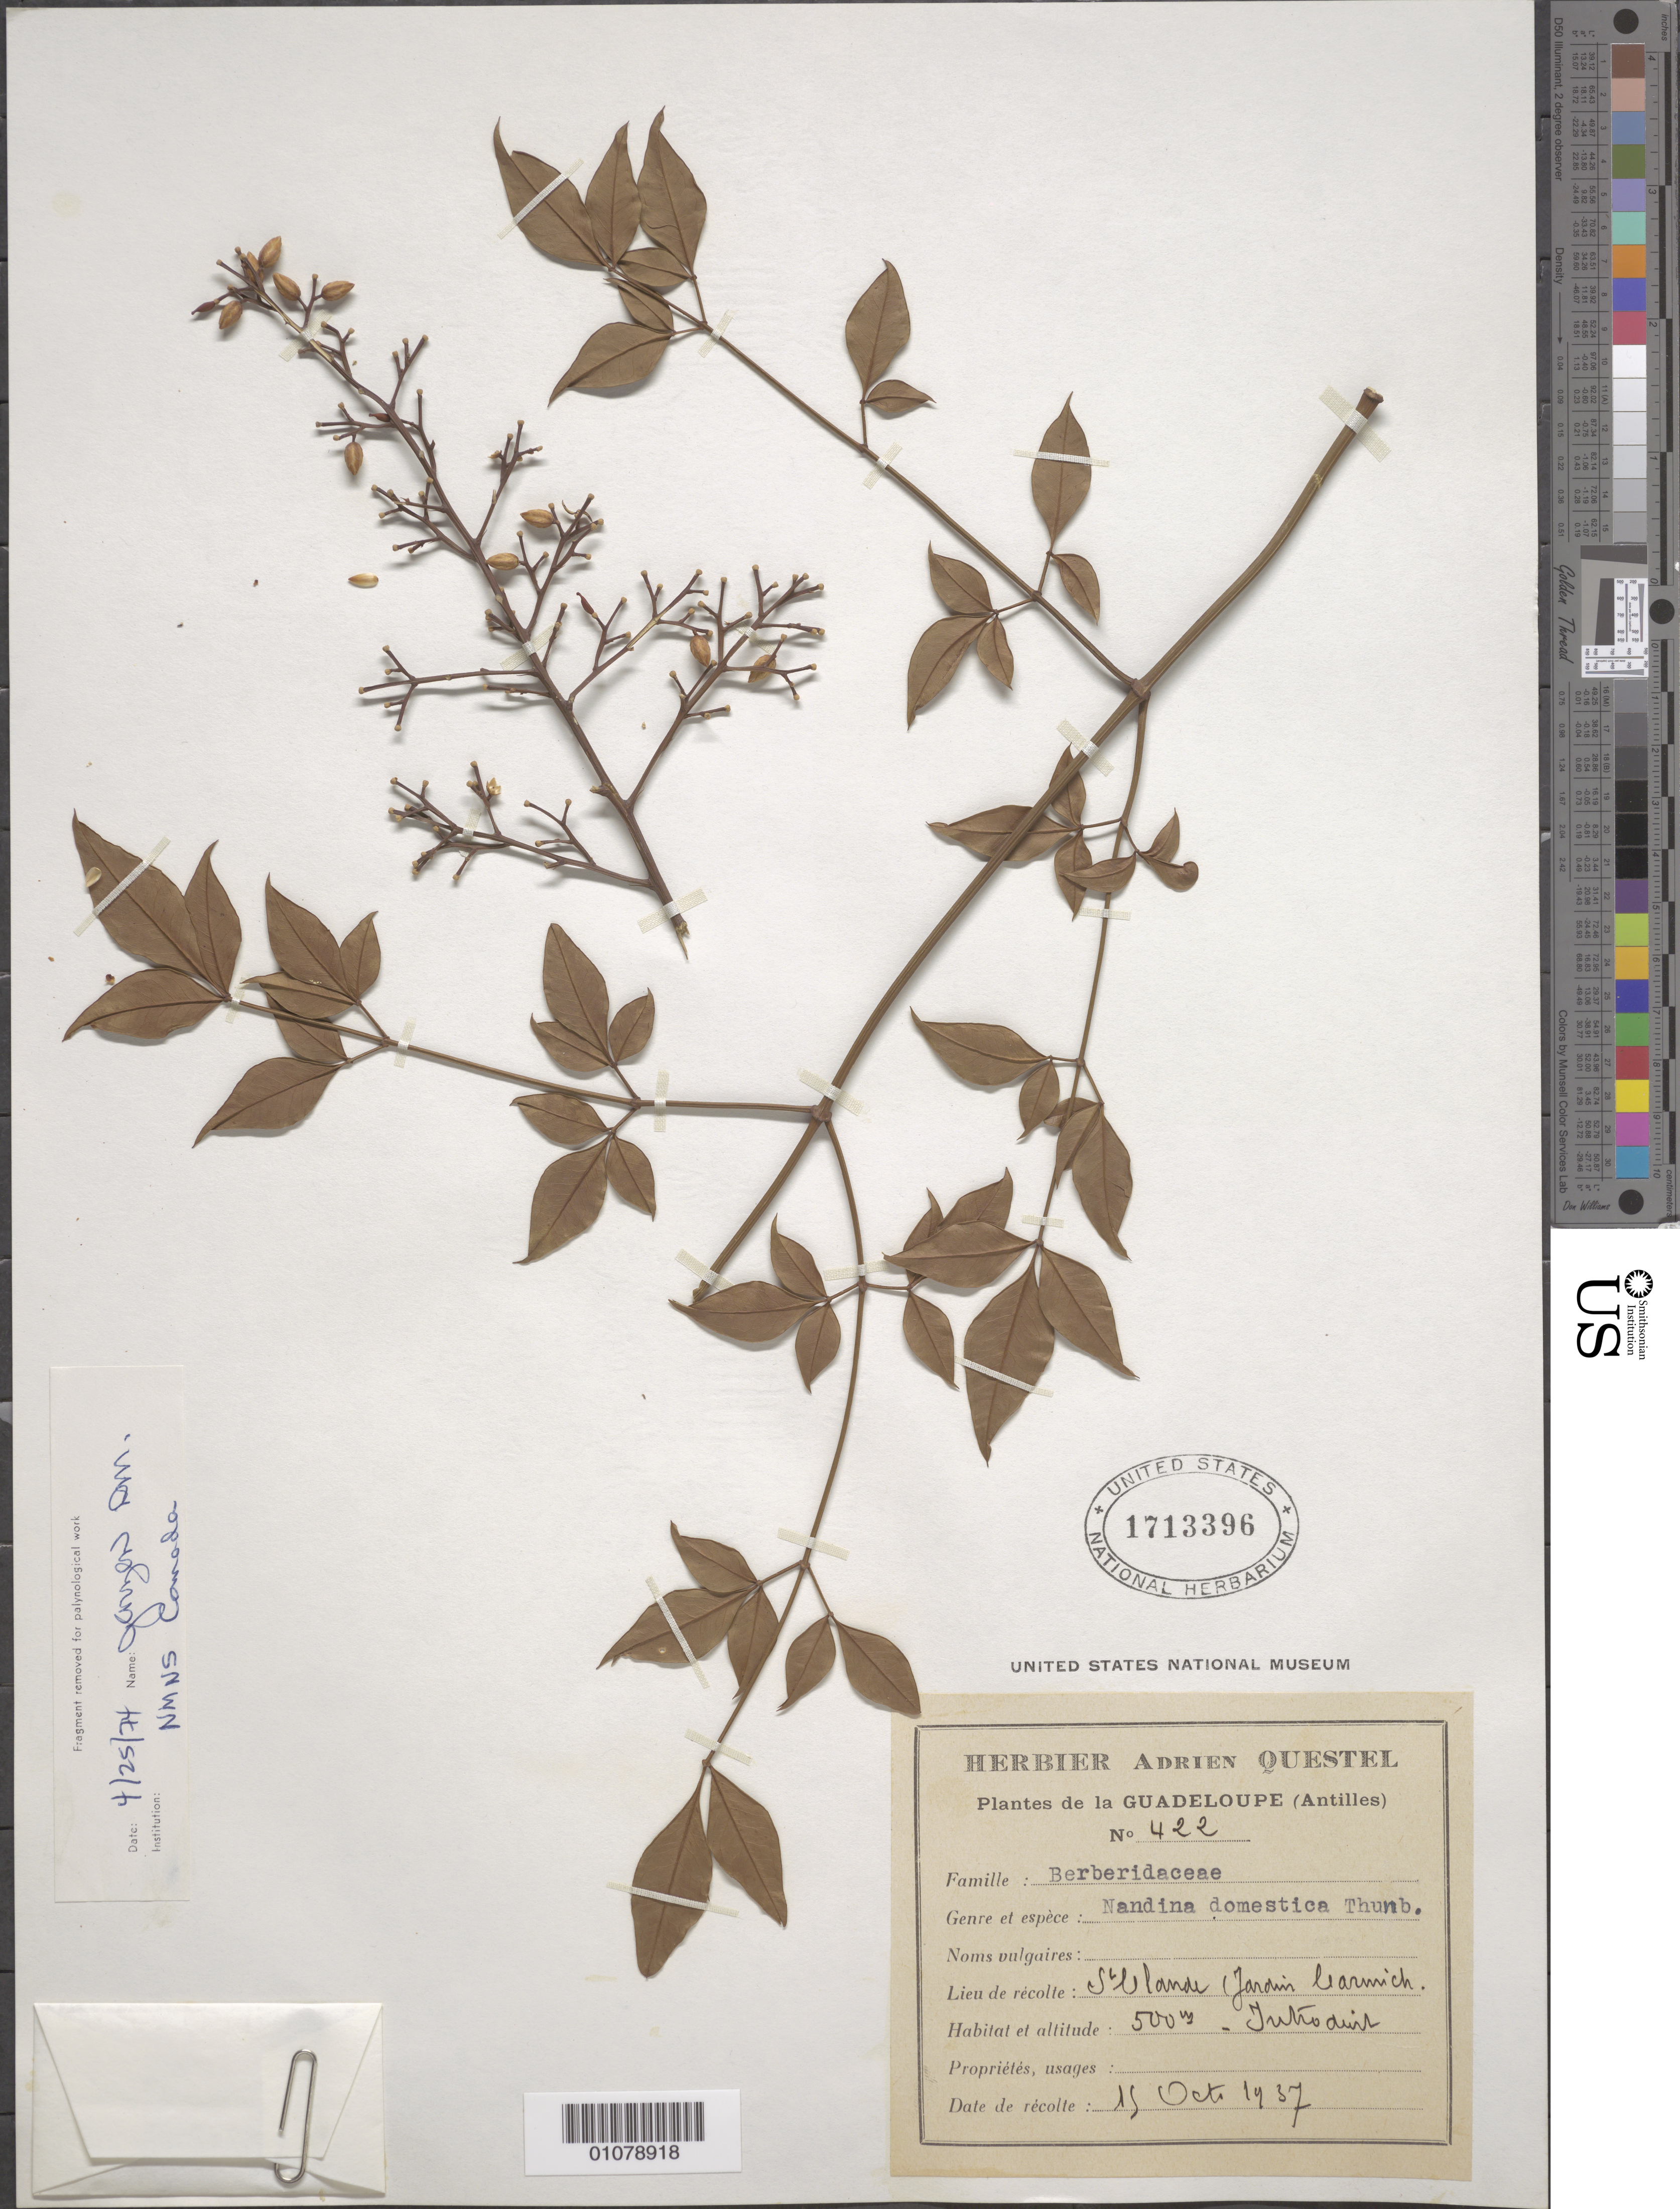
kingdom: Plantae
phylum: Tracheophyta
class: Magnoliopsida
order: Ranunculales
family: Berberidaceae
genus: Nandina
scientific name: Nandina domestica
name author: Thunb.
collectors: A. Questel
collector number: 422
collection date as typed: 10 Oct 1937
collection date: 1937-10-10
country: Guadeloupe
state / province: St. Claude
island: Basse Terre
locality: Ste Claude, Jardin Garmich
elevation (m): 500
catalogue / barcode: US 1713396